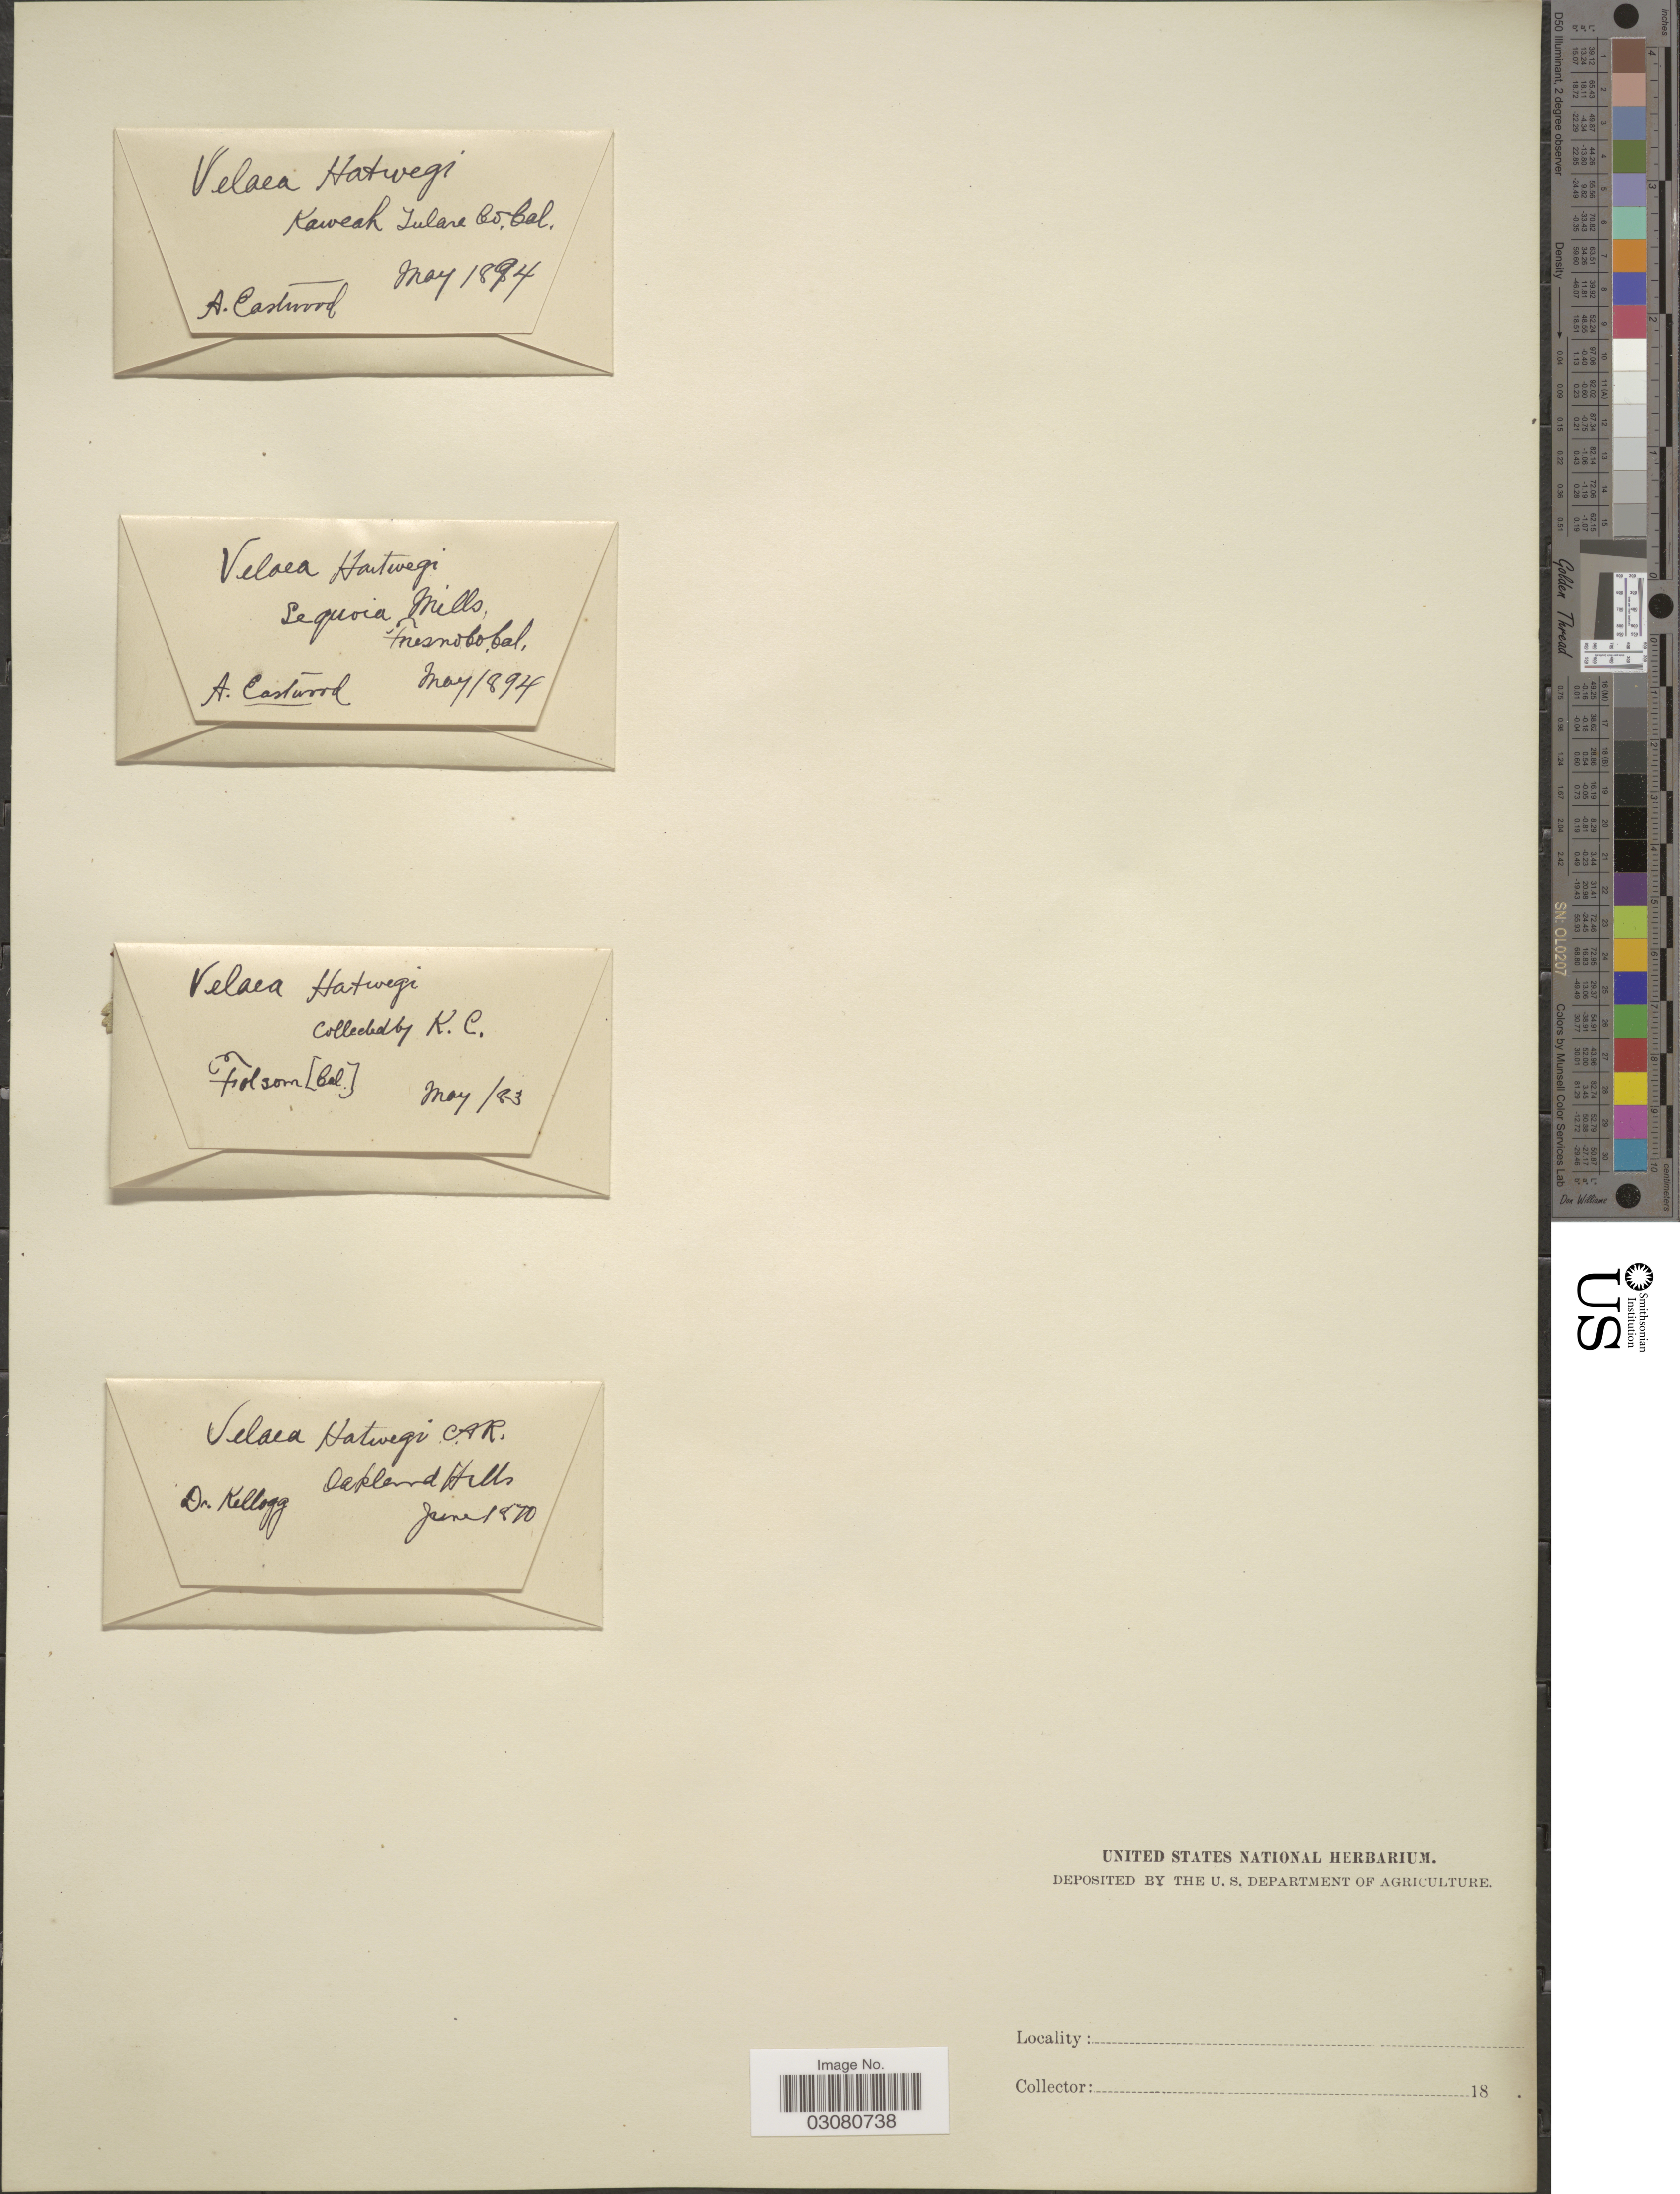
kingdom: Plantae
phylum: Tracheophyta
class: Magnoliopsida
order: Apiales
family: Apiaceae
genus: Drudeophytum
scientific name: Drudeophytum kelloggii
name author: (A. Gray) J.M. Coult. & Rose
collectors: K. C.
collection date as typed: Transcribed d/m/y: /5/83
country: United States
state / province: California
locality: Folsom [Cal.].